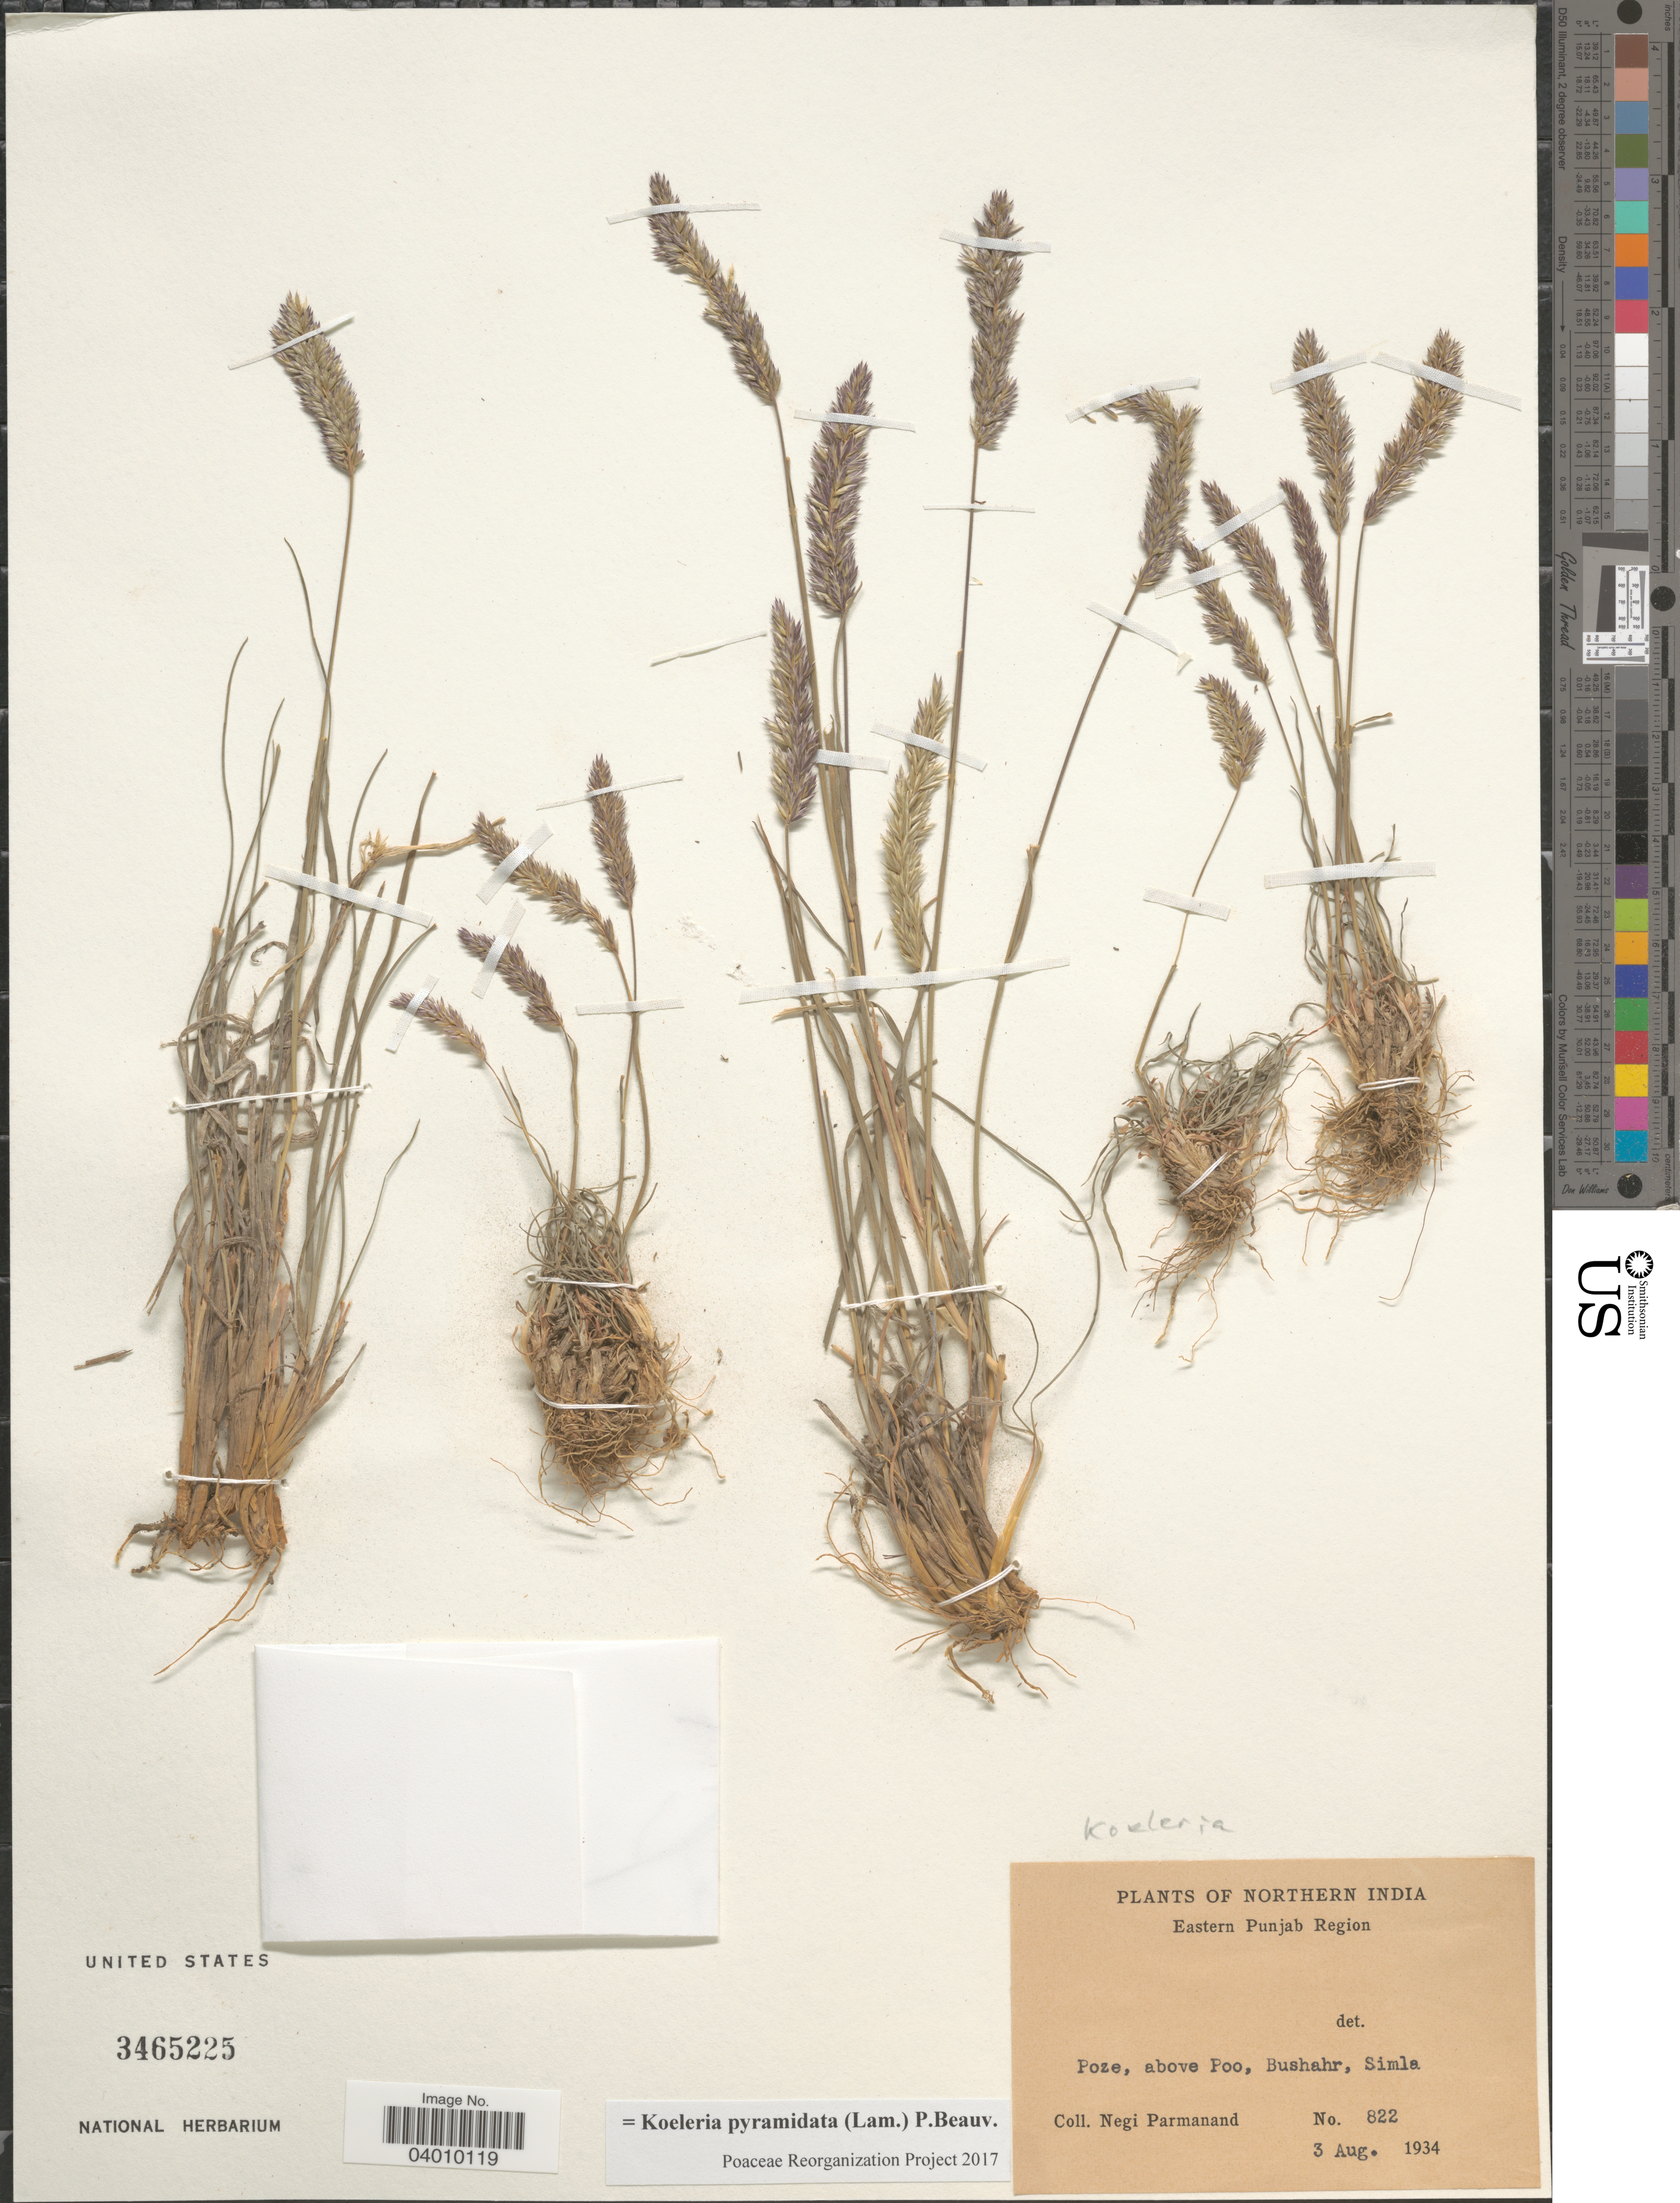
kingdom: Plantae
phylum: Tracheophyta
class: Liliopsida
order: Poales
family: Poaceae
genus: Koeleria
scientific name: Koeleria pyramidata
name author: (Lam.) P. Beauv.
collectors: N. Parmanand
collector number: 822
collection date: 1934-08-03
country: India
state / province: Himachal Pradesh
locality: Northern India. Eastern Punjab Region. Poze, above Poo, Bushahr, Simla.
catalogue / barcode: US 3465225